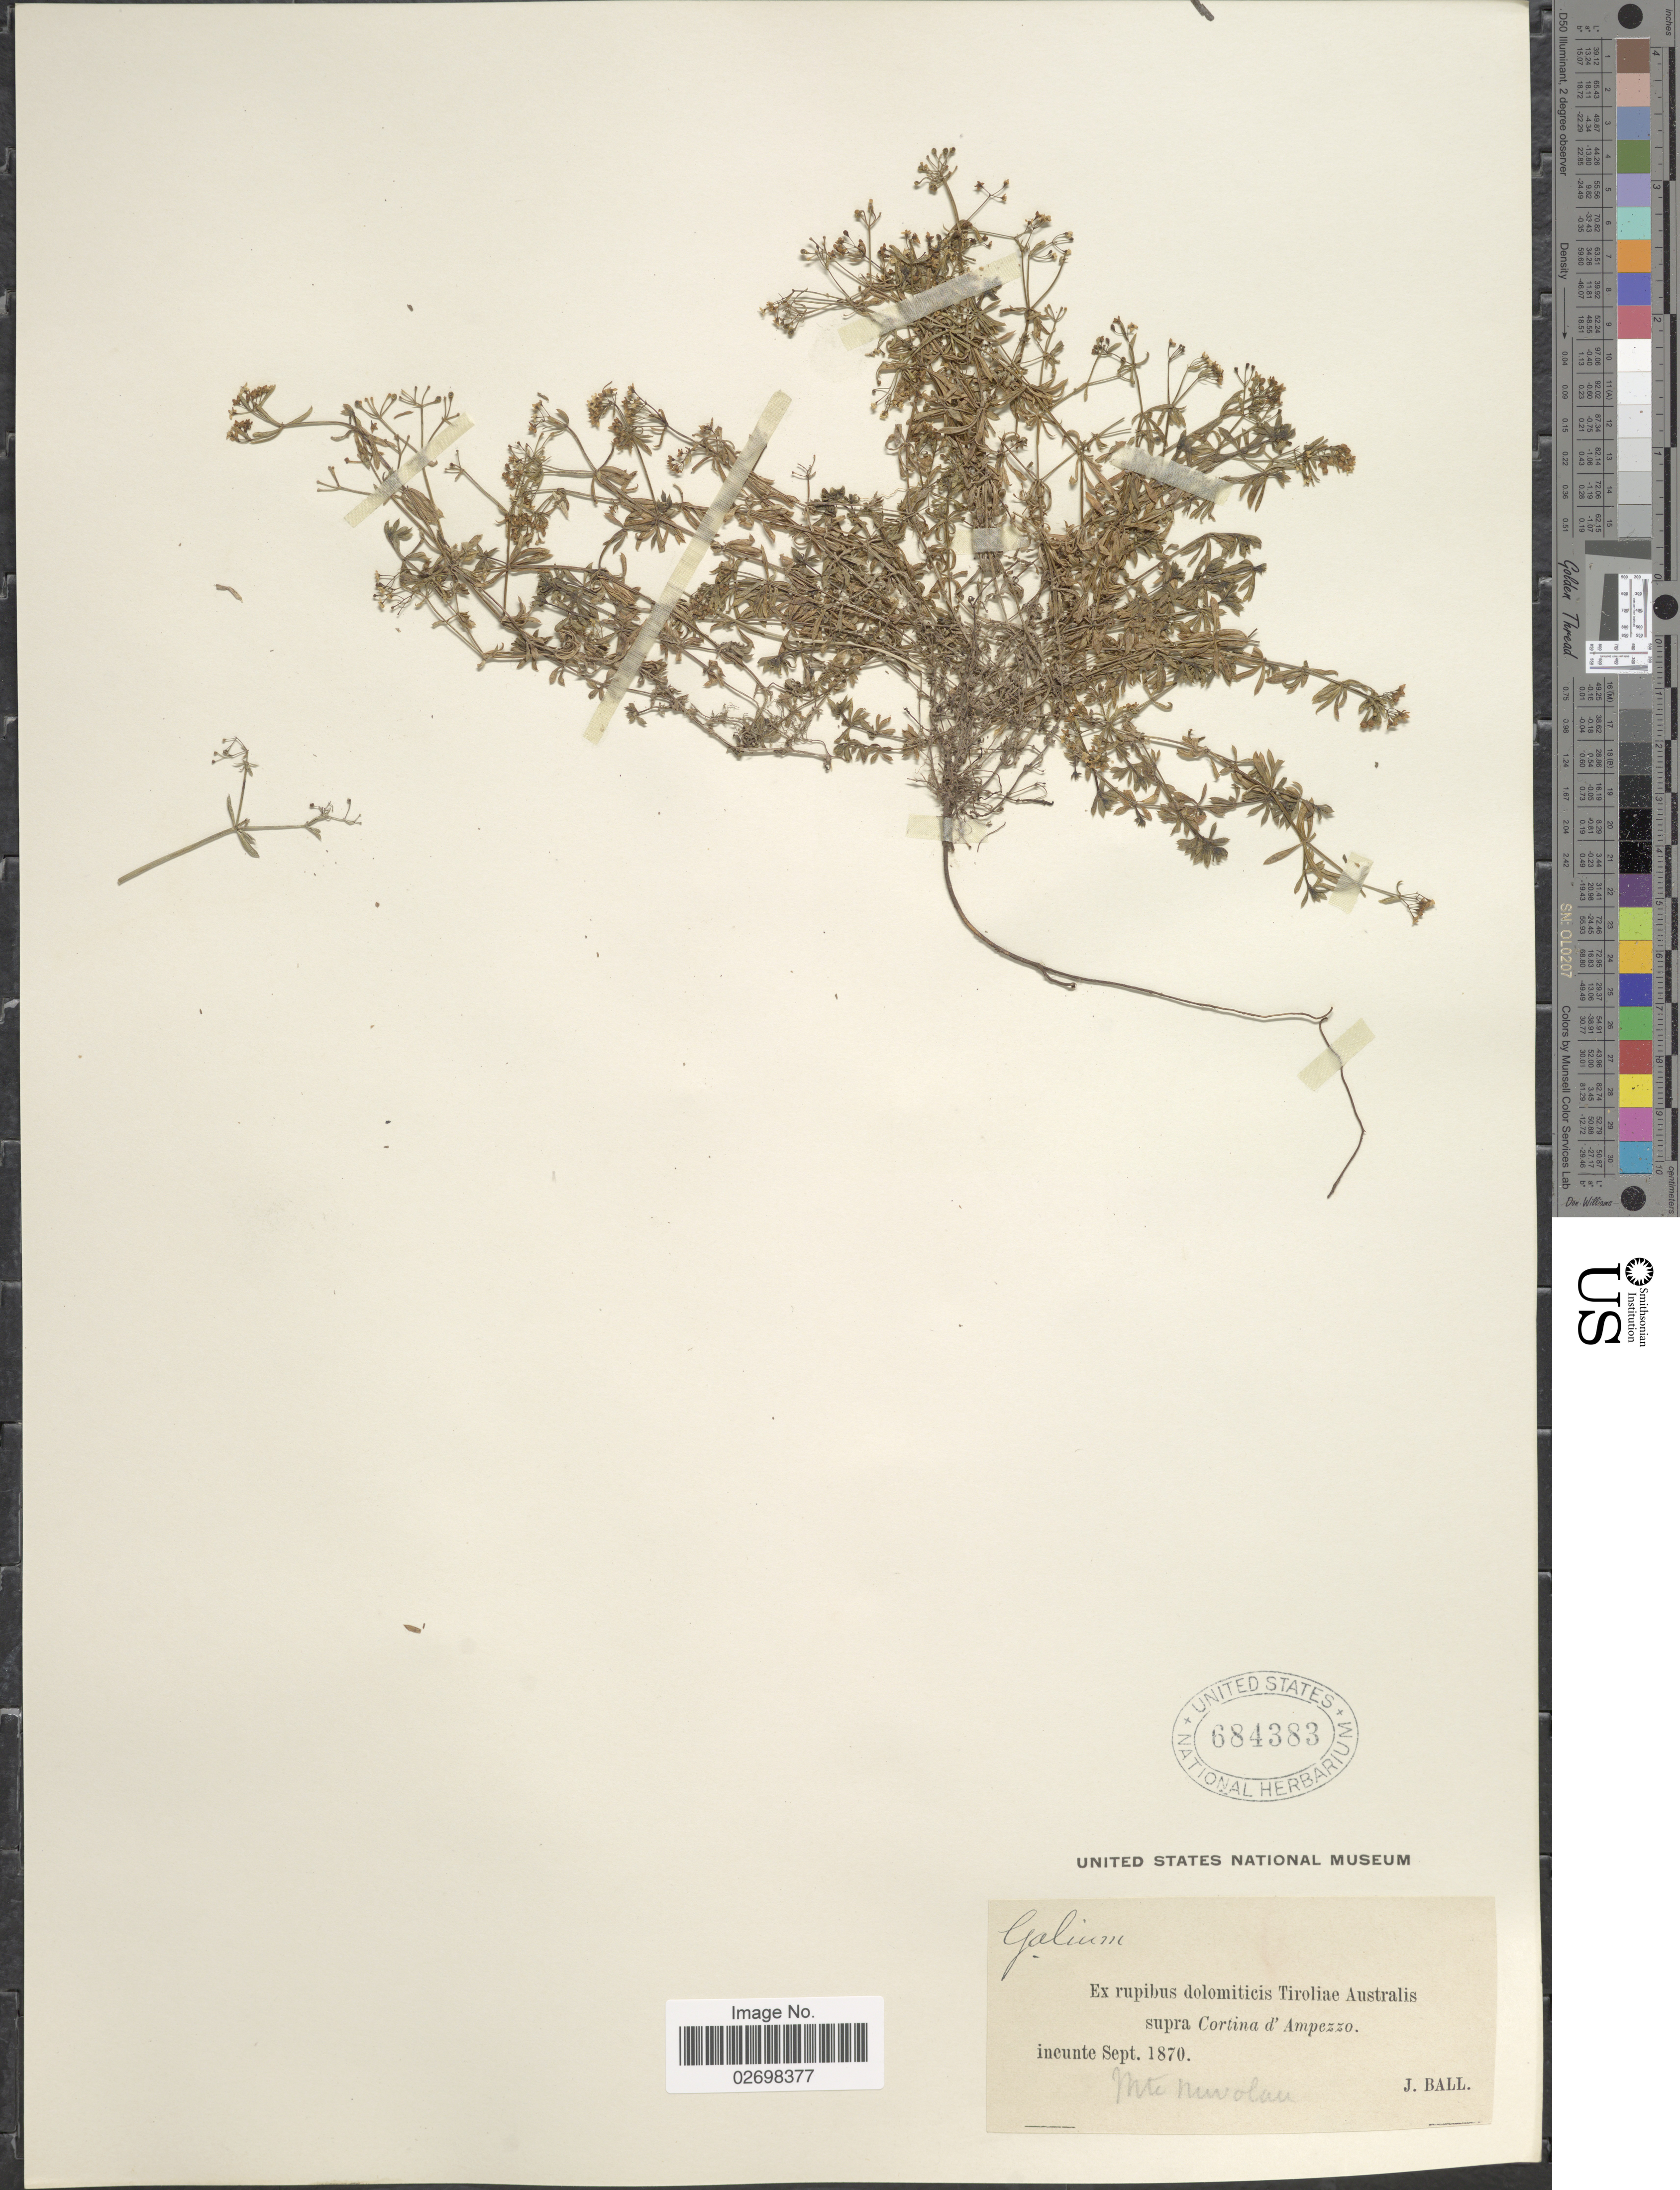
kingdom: Plantae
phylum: Tracheophyta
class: Magnoliopsida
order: Gentianales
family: Rubiaceae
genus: Galium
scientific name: Galium sp.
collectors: J. Ball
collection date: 1870-09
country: Austria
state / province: Tirol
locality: Ex Rupibus dolomitics Tiroliae Australis supra Cortina d'Ampezzo, Mte Nuvolau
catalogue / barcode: US 684383